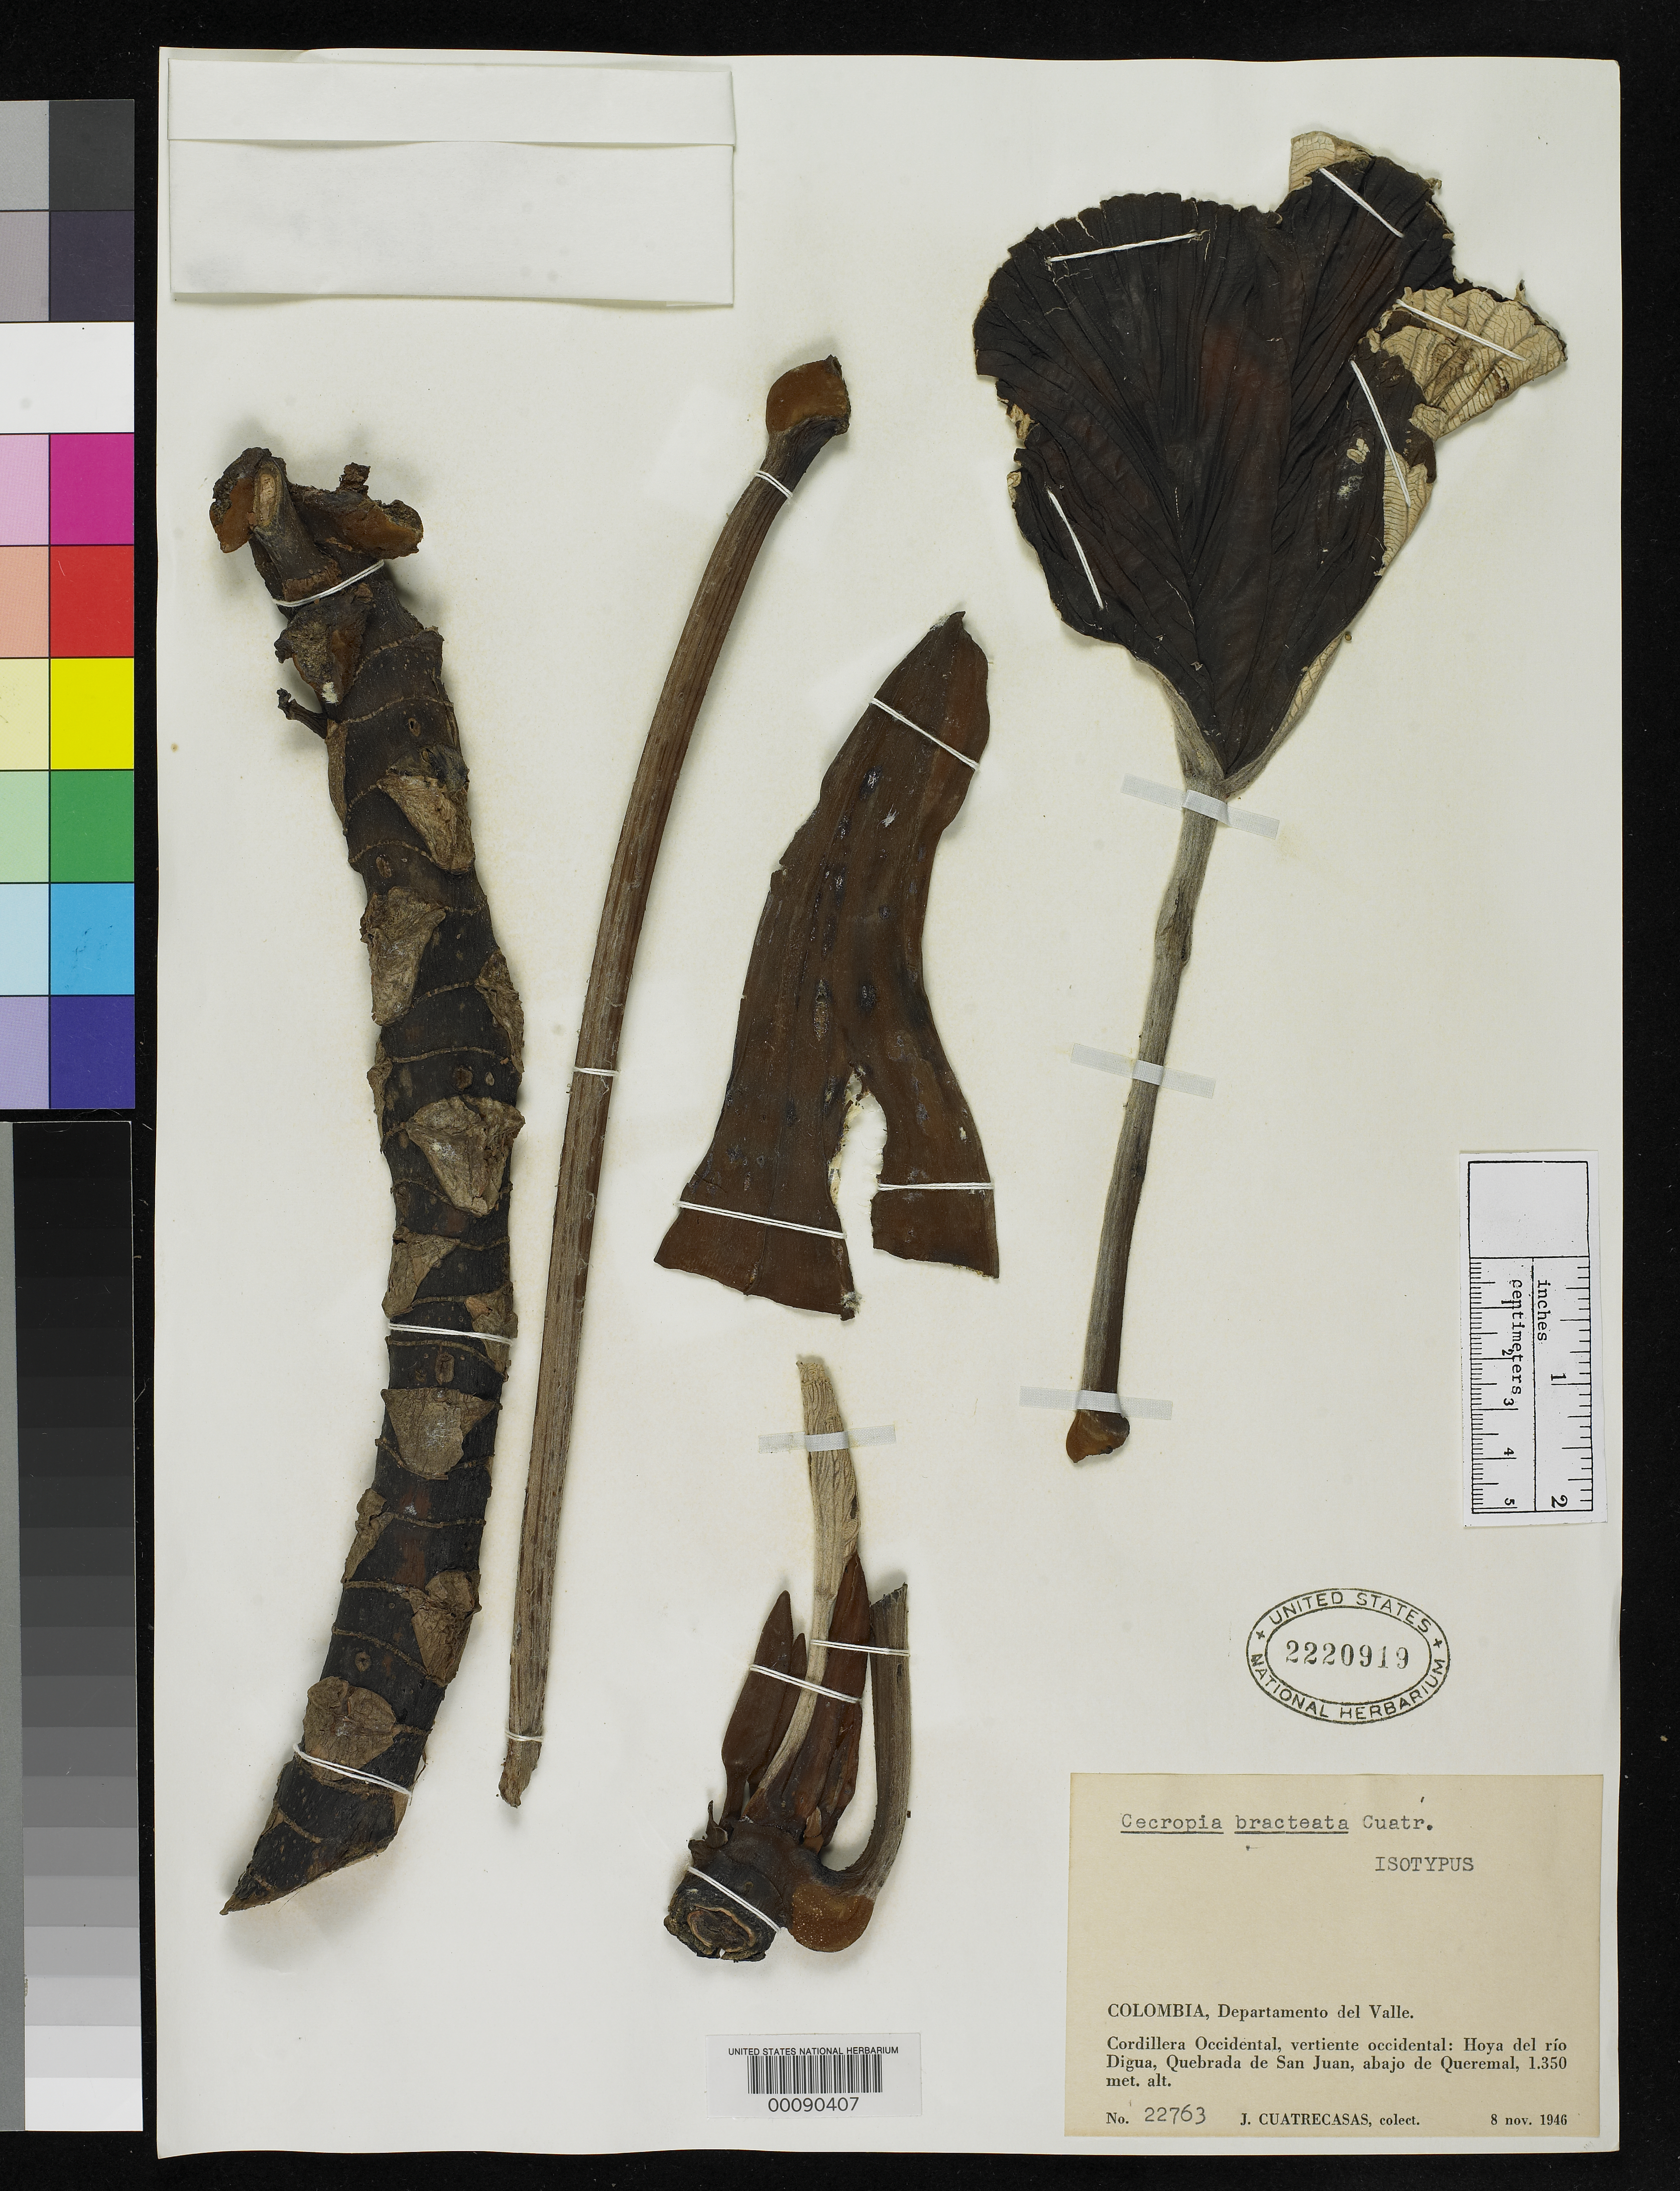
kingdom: Plantae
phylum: Tracheophyta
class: Magnoliopsida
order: Rosales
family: Urticaceae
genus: Cecropia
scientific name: Cecropia bracteata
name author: Cuatrec.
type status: Isotype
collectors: J. Cuatrecasas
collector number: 22763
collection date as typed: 08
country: Colombia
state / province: Valle del Cauca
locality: Quebrada de San Juan, below Queremal.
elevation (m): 1350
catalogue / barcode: US 2220919